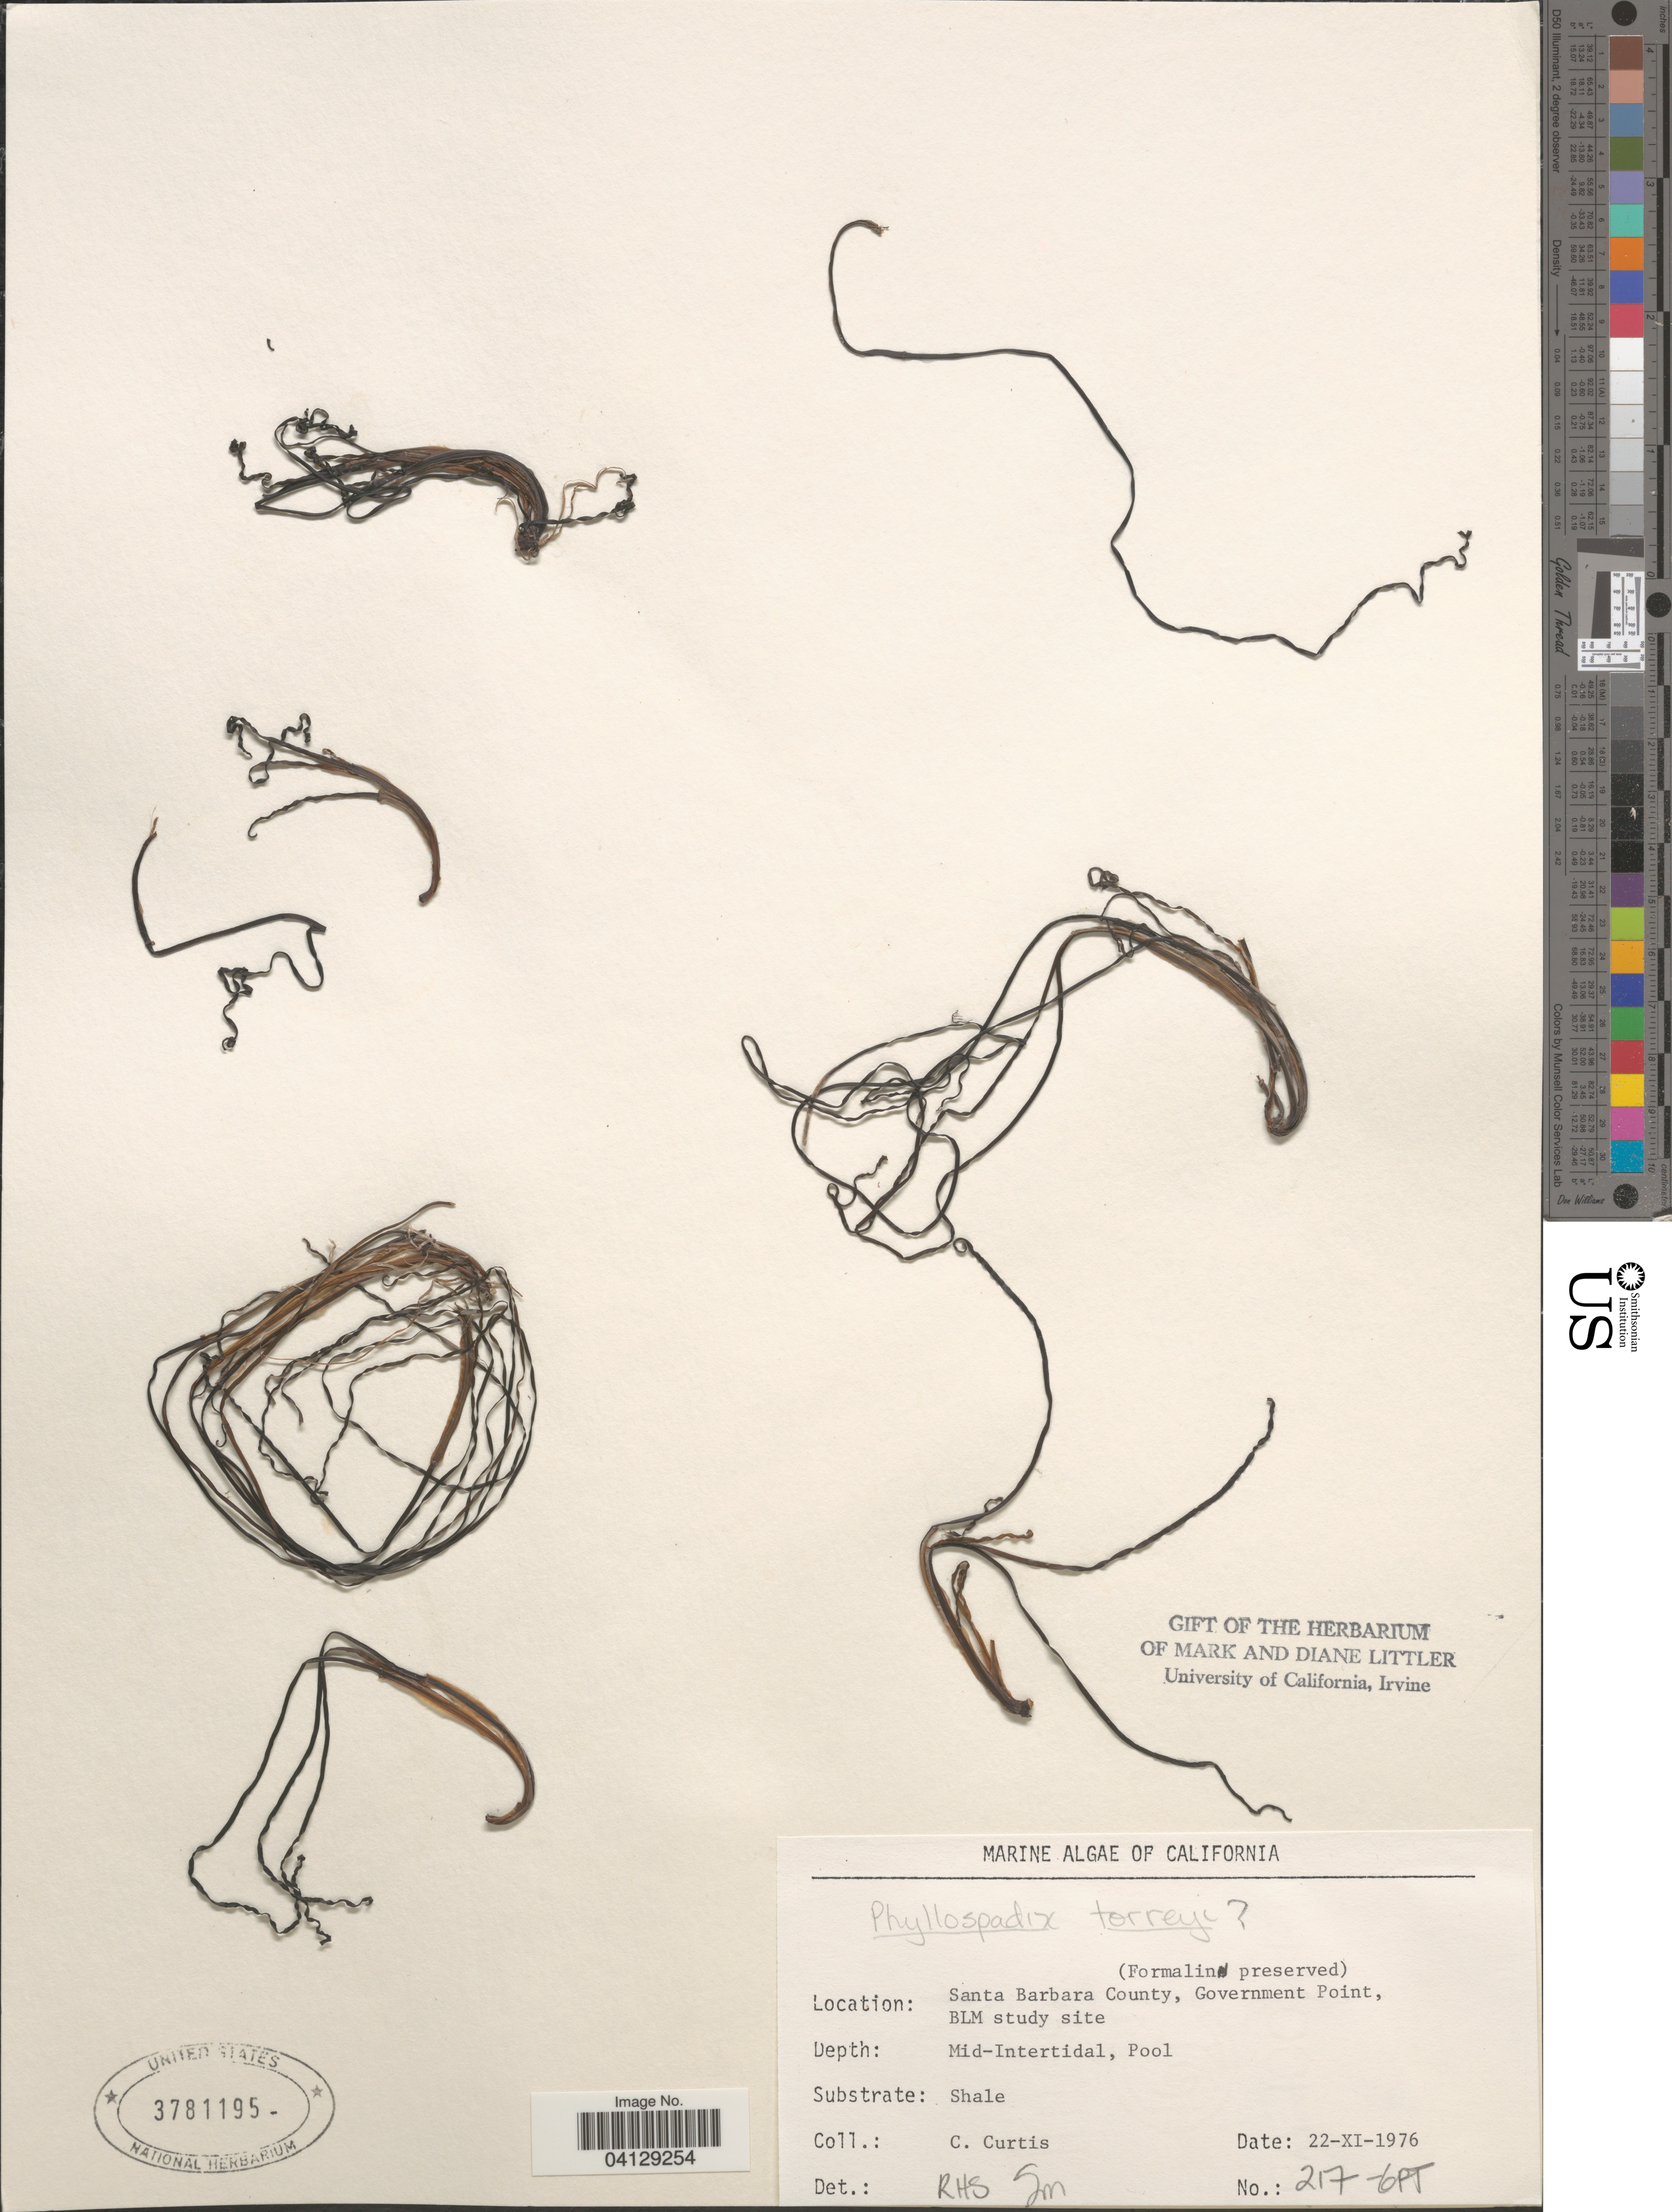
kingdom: Plantae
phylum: Tracheophyta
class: Liliopsida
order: Alismatales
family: Zosteraceae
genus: Phyllospadix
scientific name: Phyllospadix torreyi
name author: S. Watson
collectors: C. Curtis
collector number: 217-GPT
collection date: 1976-11-22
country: United States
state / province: California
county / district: Santa Barbara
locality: Santa Barbara County, Government Point, BLM study site.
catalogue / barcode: US 3781195